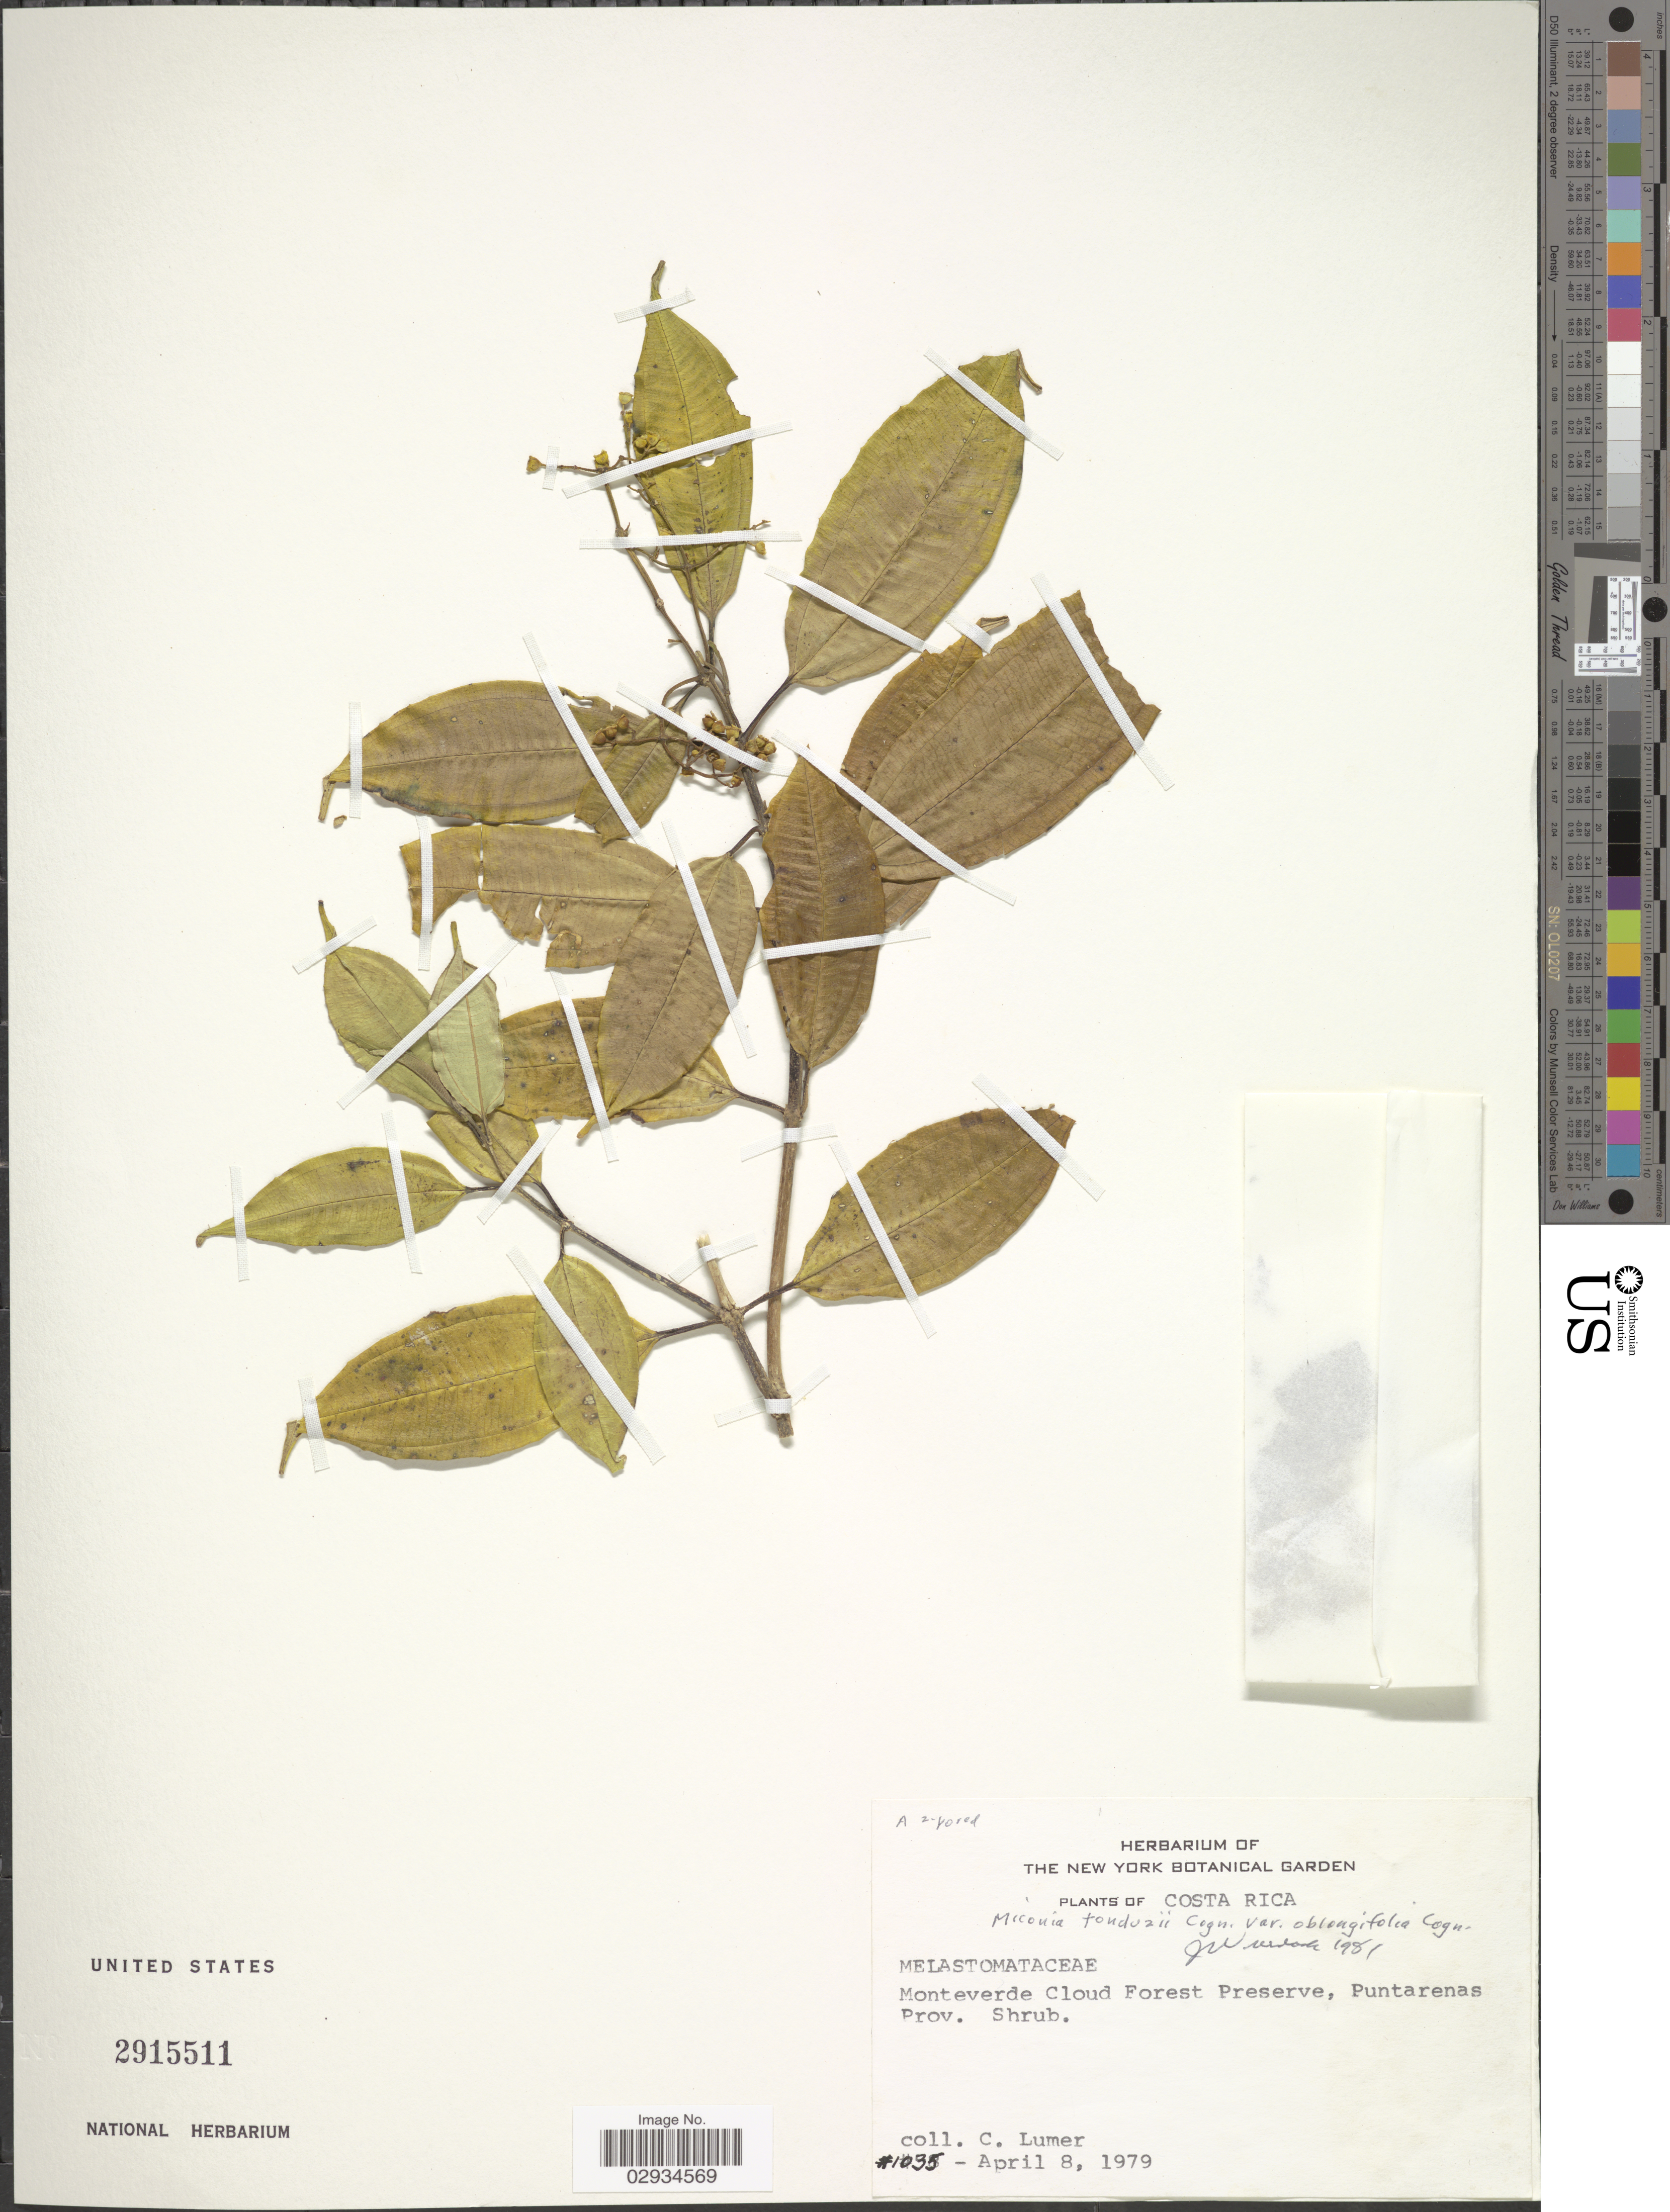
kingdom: Plantae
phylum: Tracheophyta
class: Magnoliopsida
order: Myrtales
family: Melastomataceae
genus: Miconia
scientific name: Miconia tonduzii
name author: Cogn. in A. DC.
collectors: C. Lumer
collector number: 1035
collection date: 1979-04-08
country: Costa Rica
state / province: Puntarenas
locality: Monteverde Cloud Forest Preserve.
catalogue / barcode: US 2915511